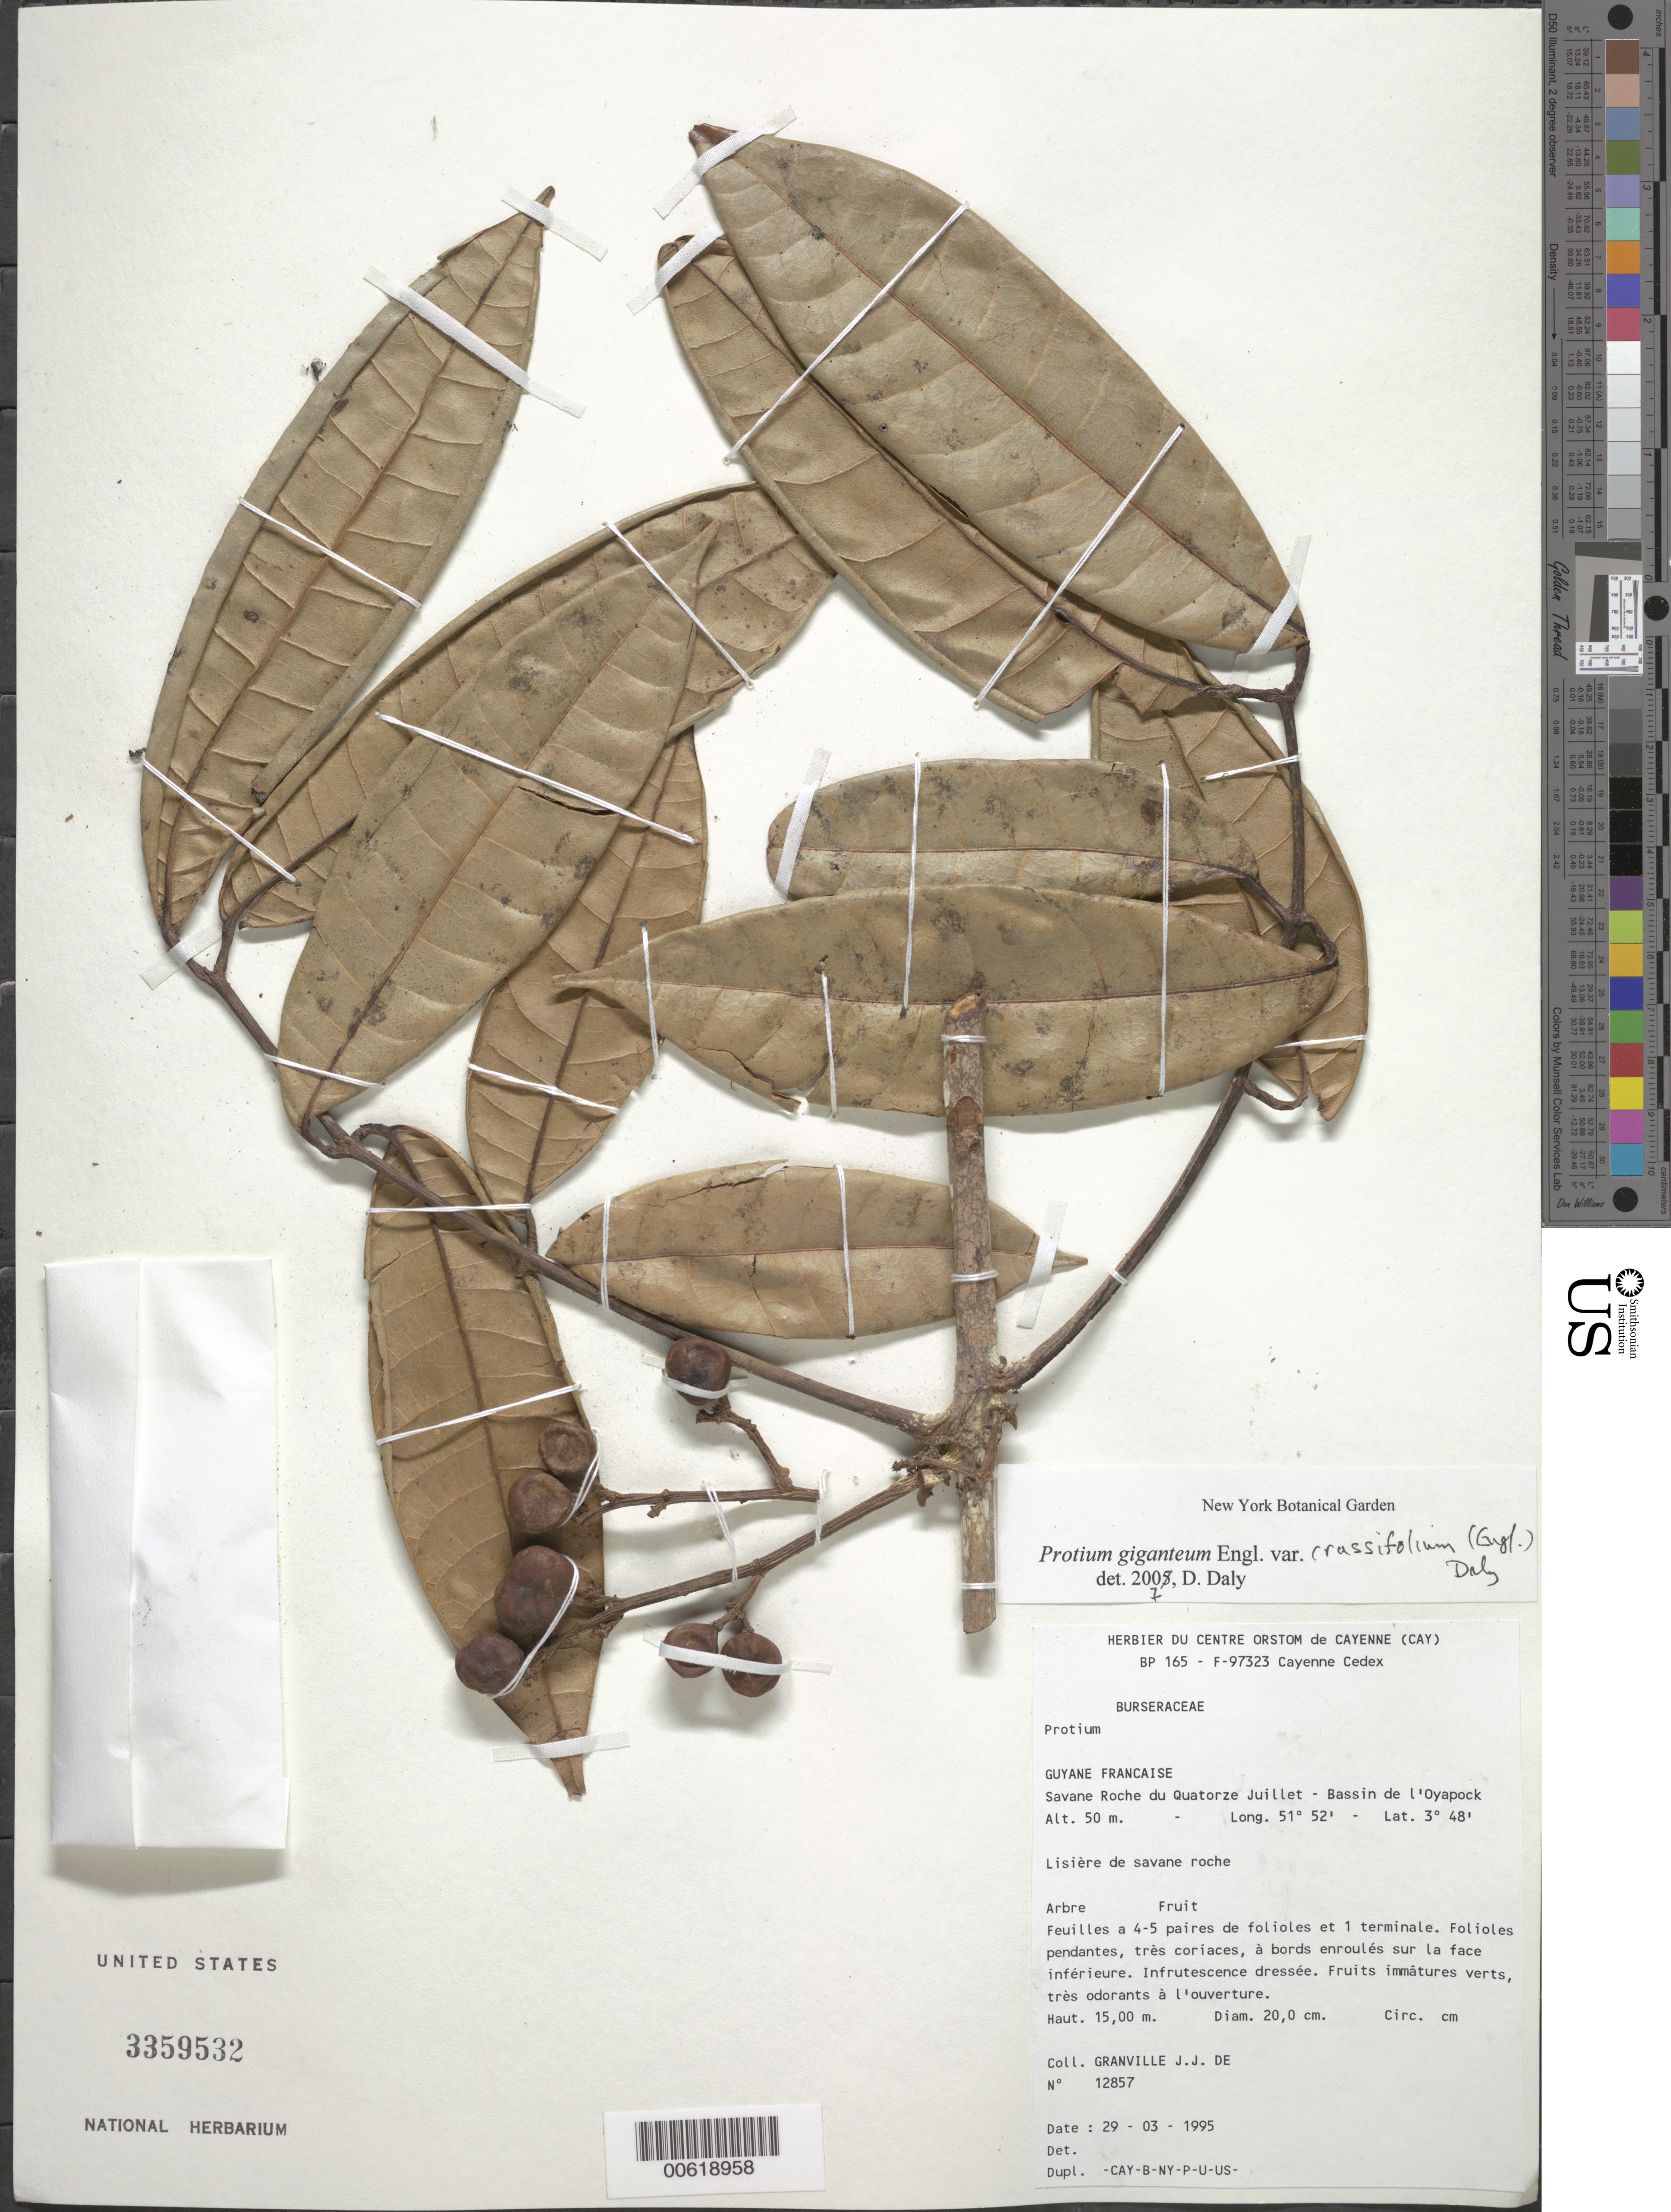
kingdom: Plantae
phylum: Tracheophyta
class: Magnoliopsida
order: Sapindales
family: Burseraceae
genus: Protium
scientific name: Protium giganteum var. crassifolium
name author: (Engl.) Daly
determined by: Daly, D. C.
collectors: J.-J. de Granville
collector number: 12857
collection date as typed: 29-Mar-95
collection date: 1995-03-29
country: French Guiana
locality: Savane Roche du Quatorze Juiliet, Bassin de l'Oyapock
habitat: Lisière de savane roche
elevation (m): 50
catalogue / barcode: US 3359532